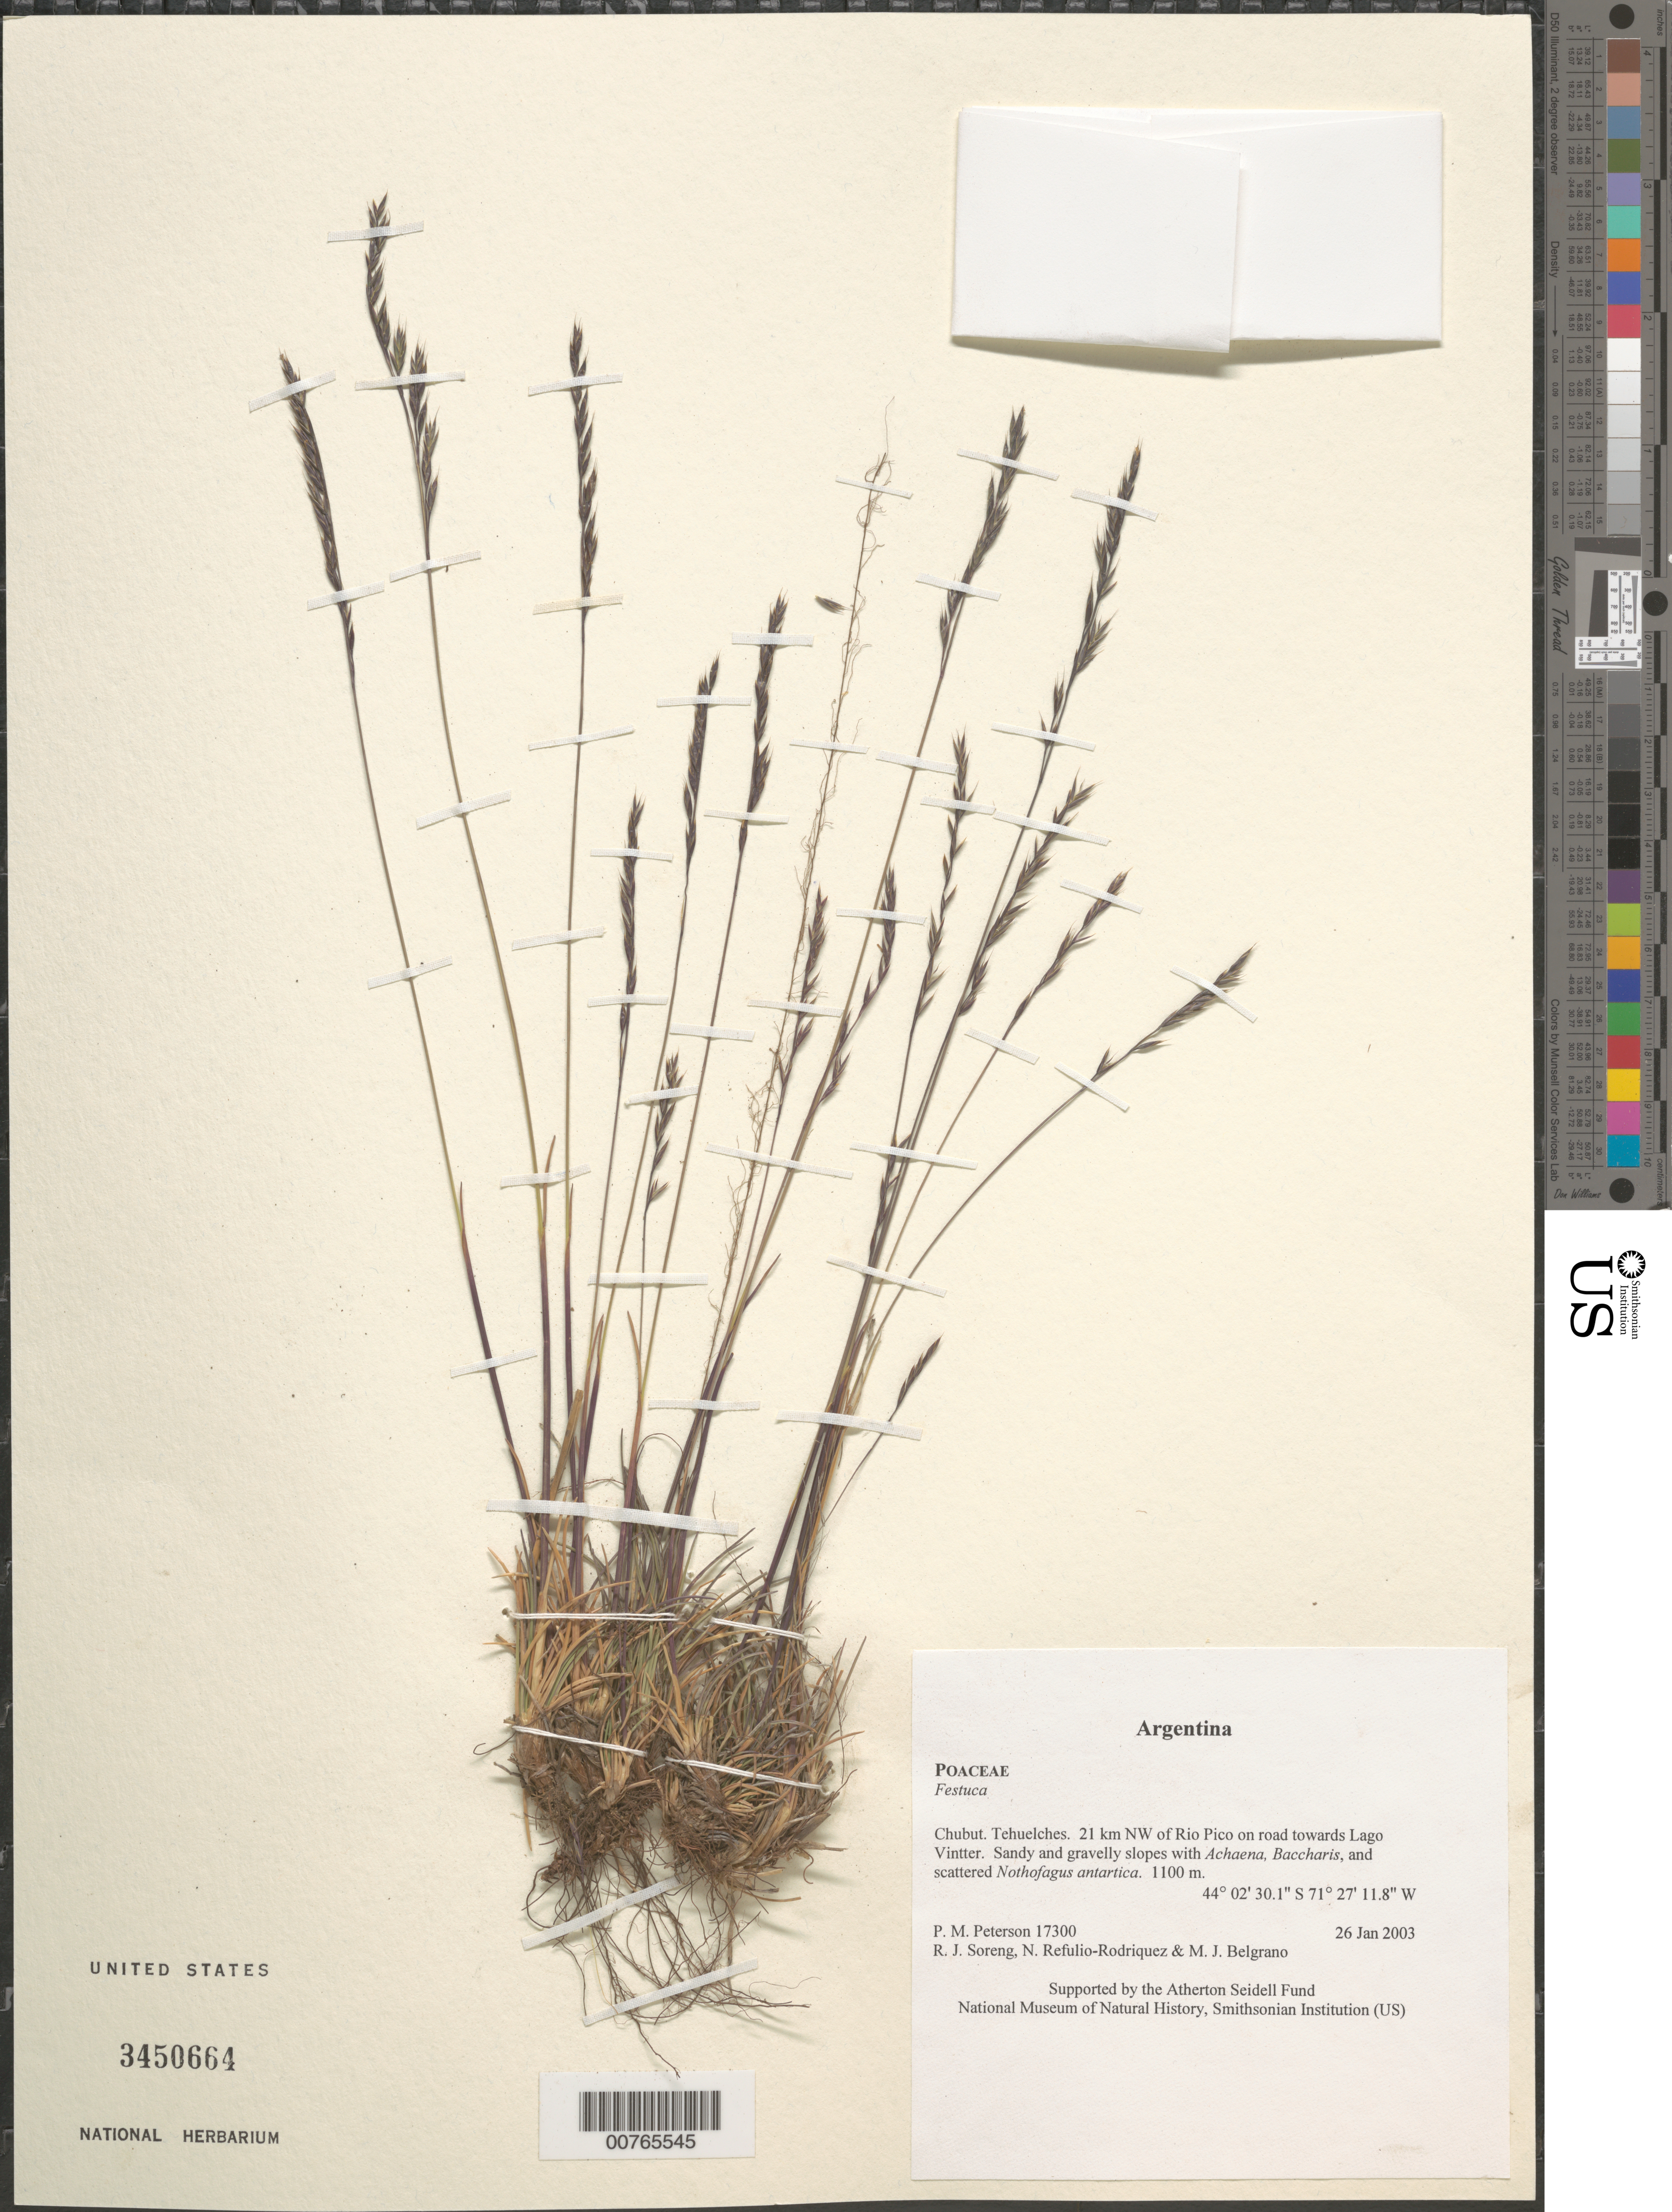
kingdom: Plantae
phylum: Tracheophyta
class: Liliopsida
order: Poales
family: Poaceae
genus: Festuca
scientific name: Festuca sp.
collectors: P. M. Peterson, R. J. Soreng, N. Refulio-Rodríguez & M. Belgrano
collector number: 17300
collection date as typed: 26 Jan 2003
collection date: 2003-01-26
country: Argentina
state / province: Chubut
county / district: Tehuelches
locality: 21 km NW of Rio Pico on road towards Lago Vintter. Sandy and gravelly slopes with Achaena, Baccharis, and scattered Nothofagus antartica.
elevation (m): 1100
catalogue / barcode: US 3450664